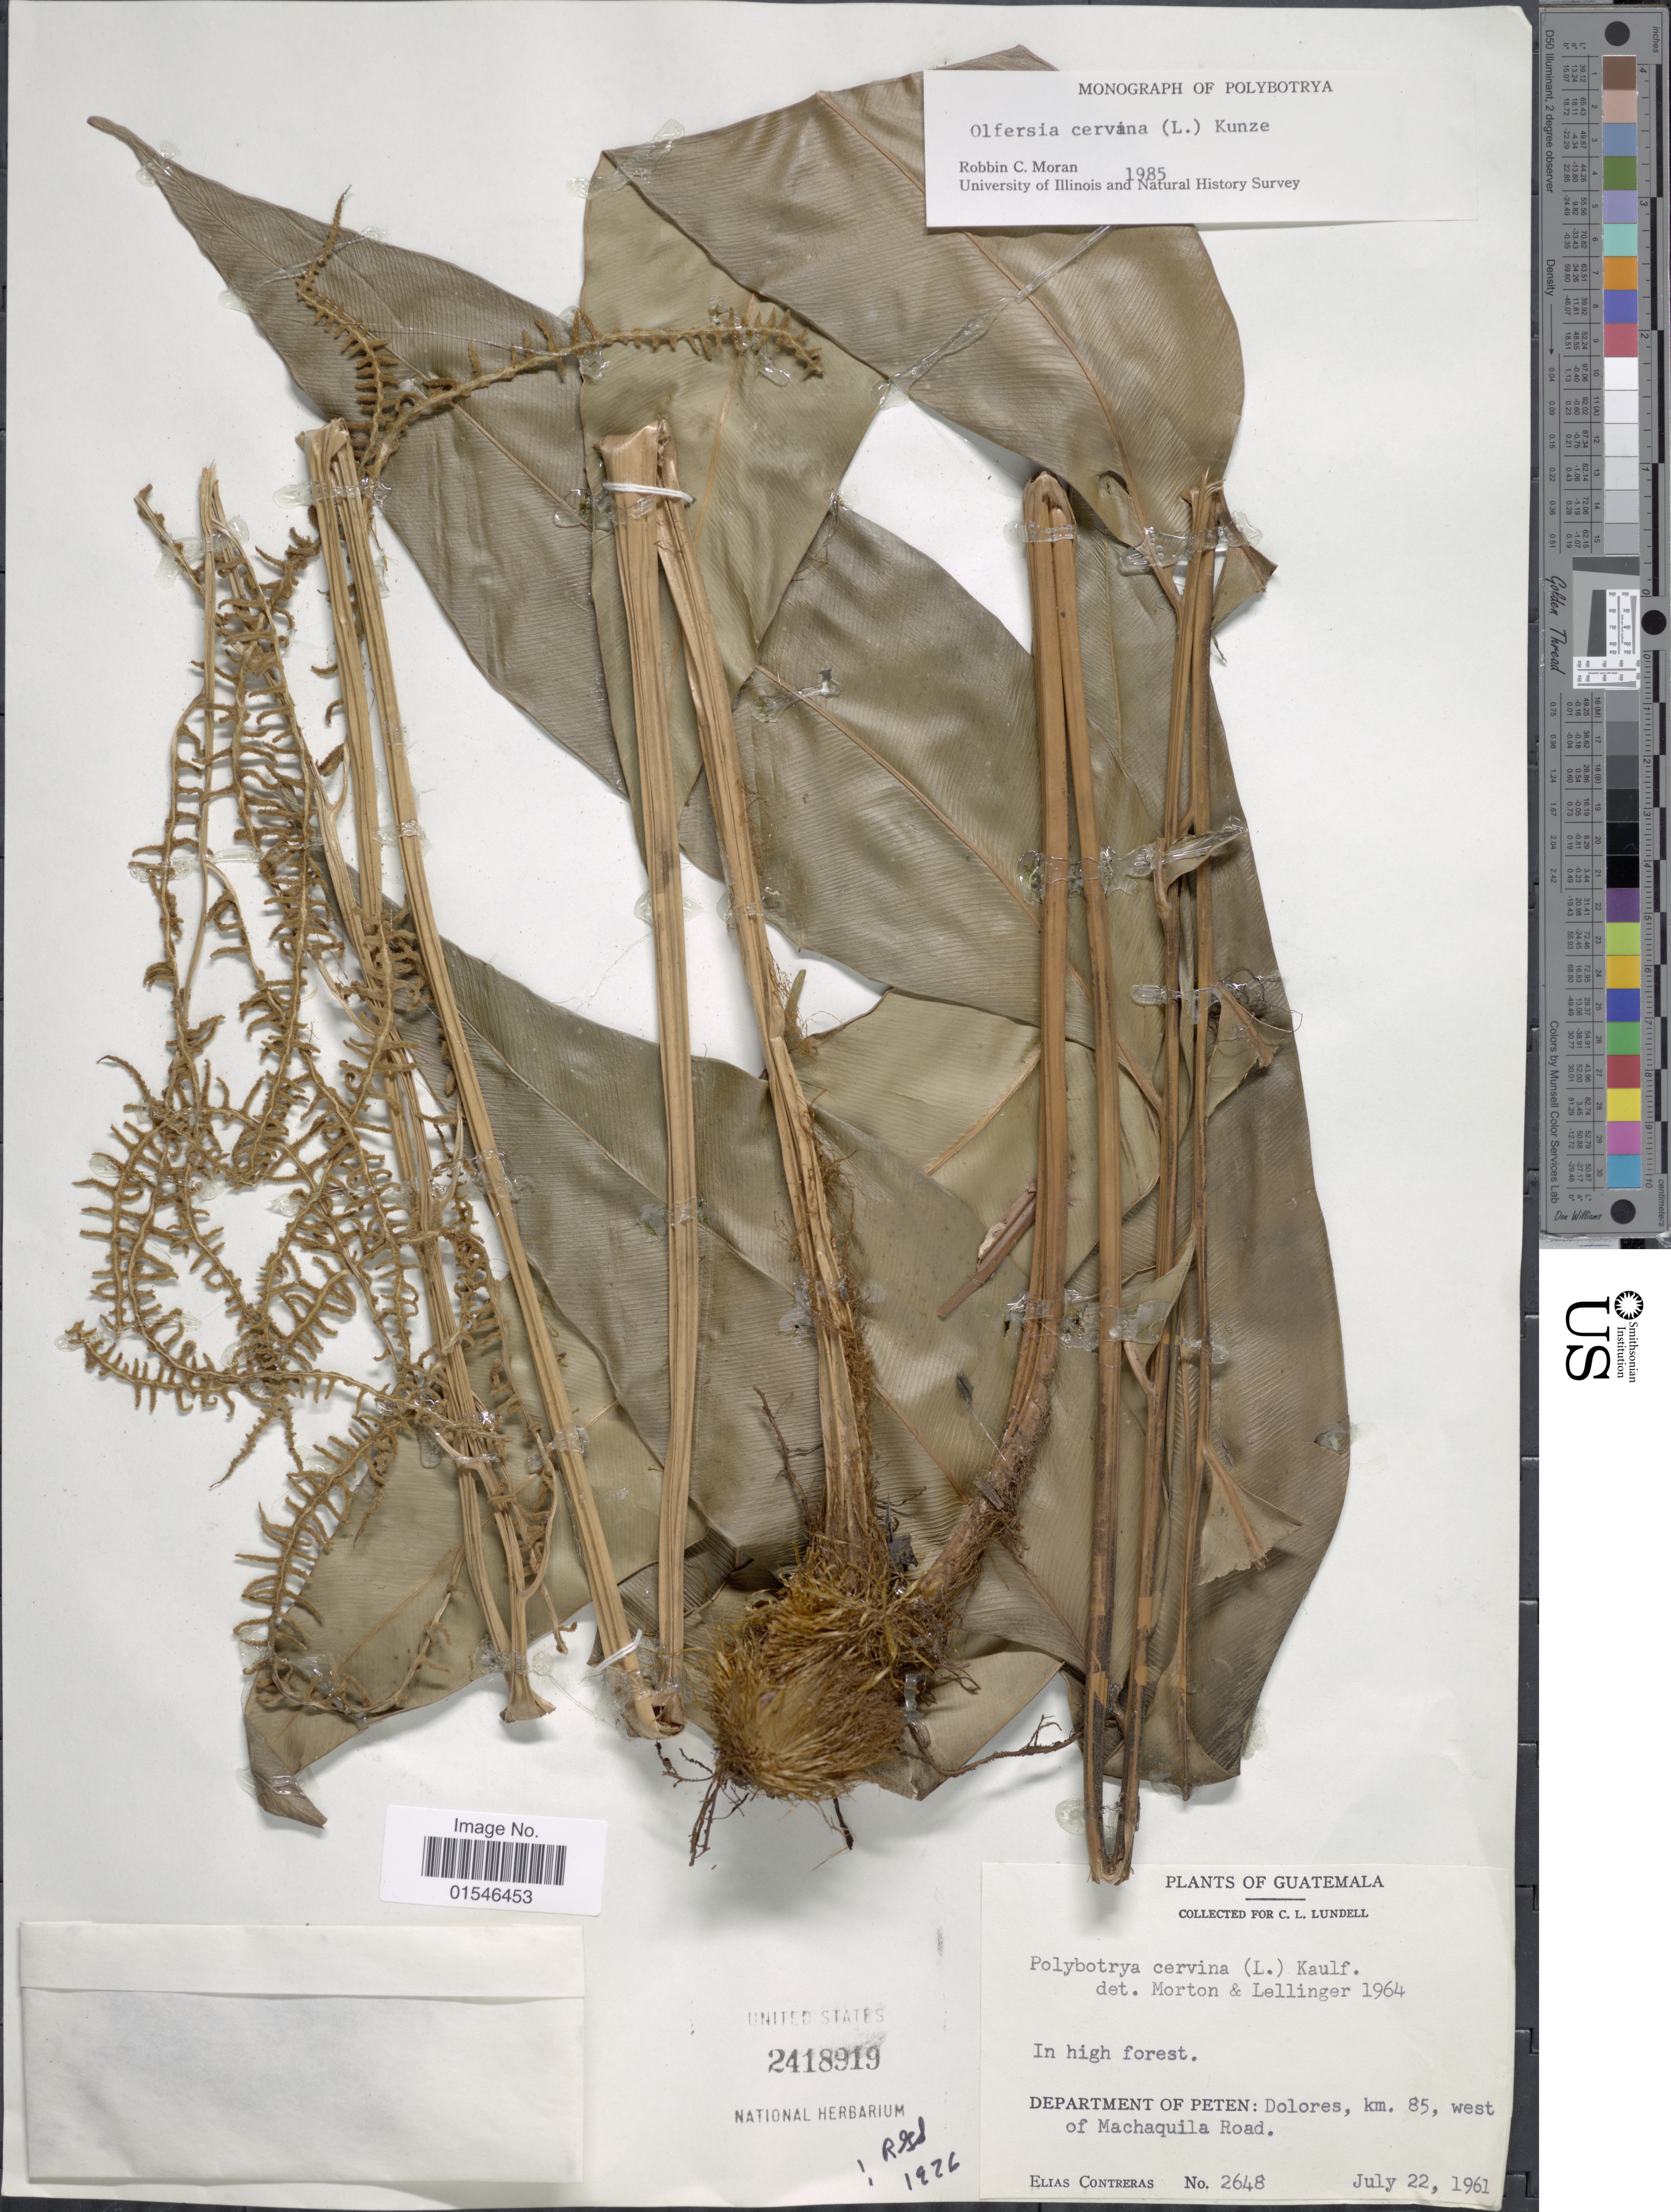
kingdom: Plantae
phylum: Tracheophyta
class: Polypodiopsida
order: Polypodiales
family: Dryopteridaceae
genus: Olfersia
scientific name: Olfersia cervina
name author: (L.) Kunze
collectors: E. Contreras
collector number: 2648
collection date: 1961-07-22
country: Guatemala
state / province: El Petén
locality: Department of El Peten: Dolores, km. 85, west of Machaquila Road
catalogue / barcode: US 2418919